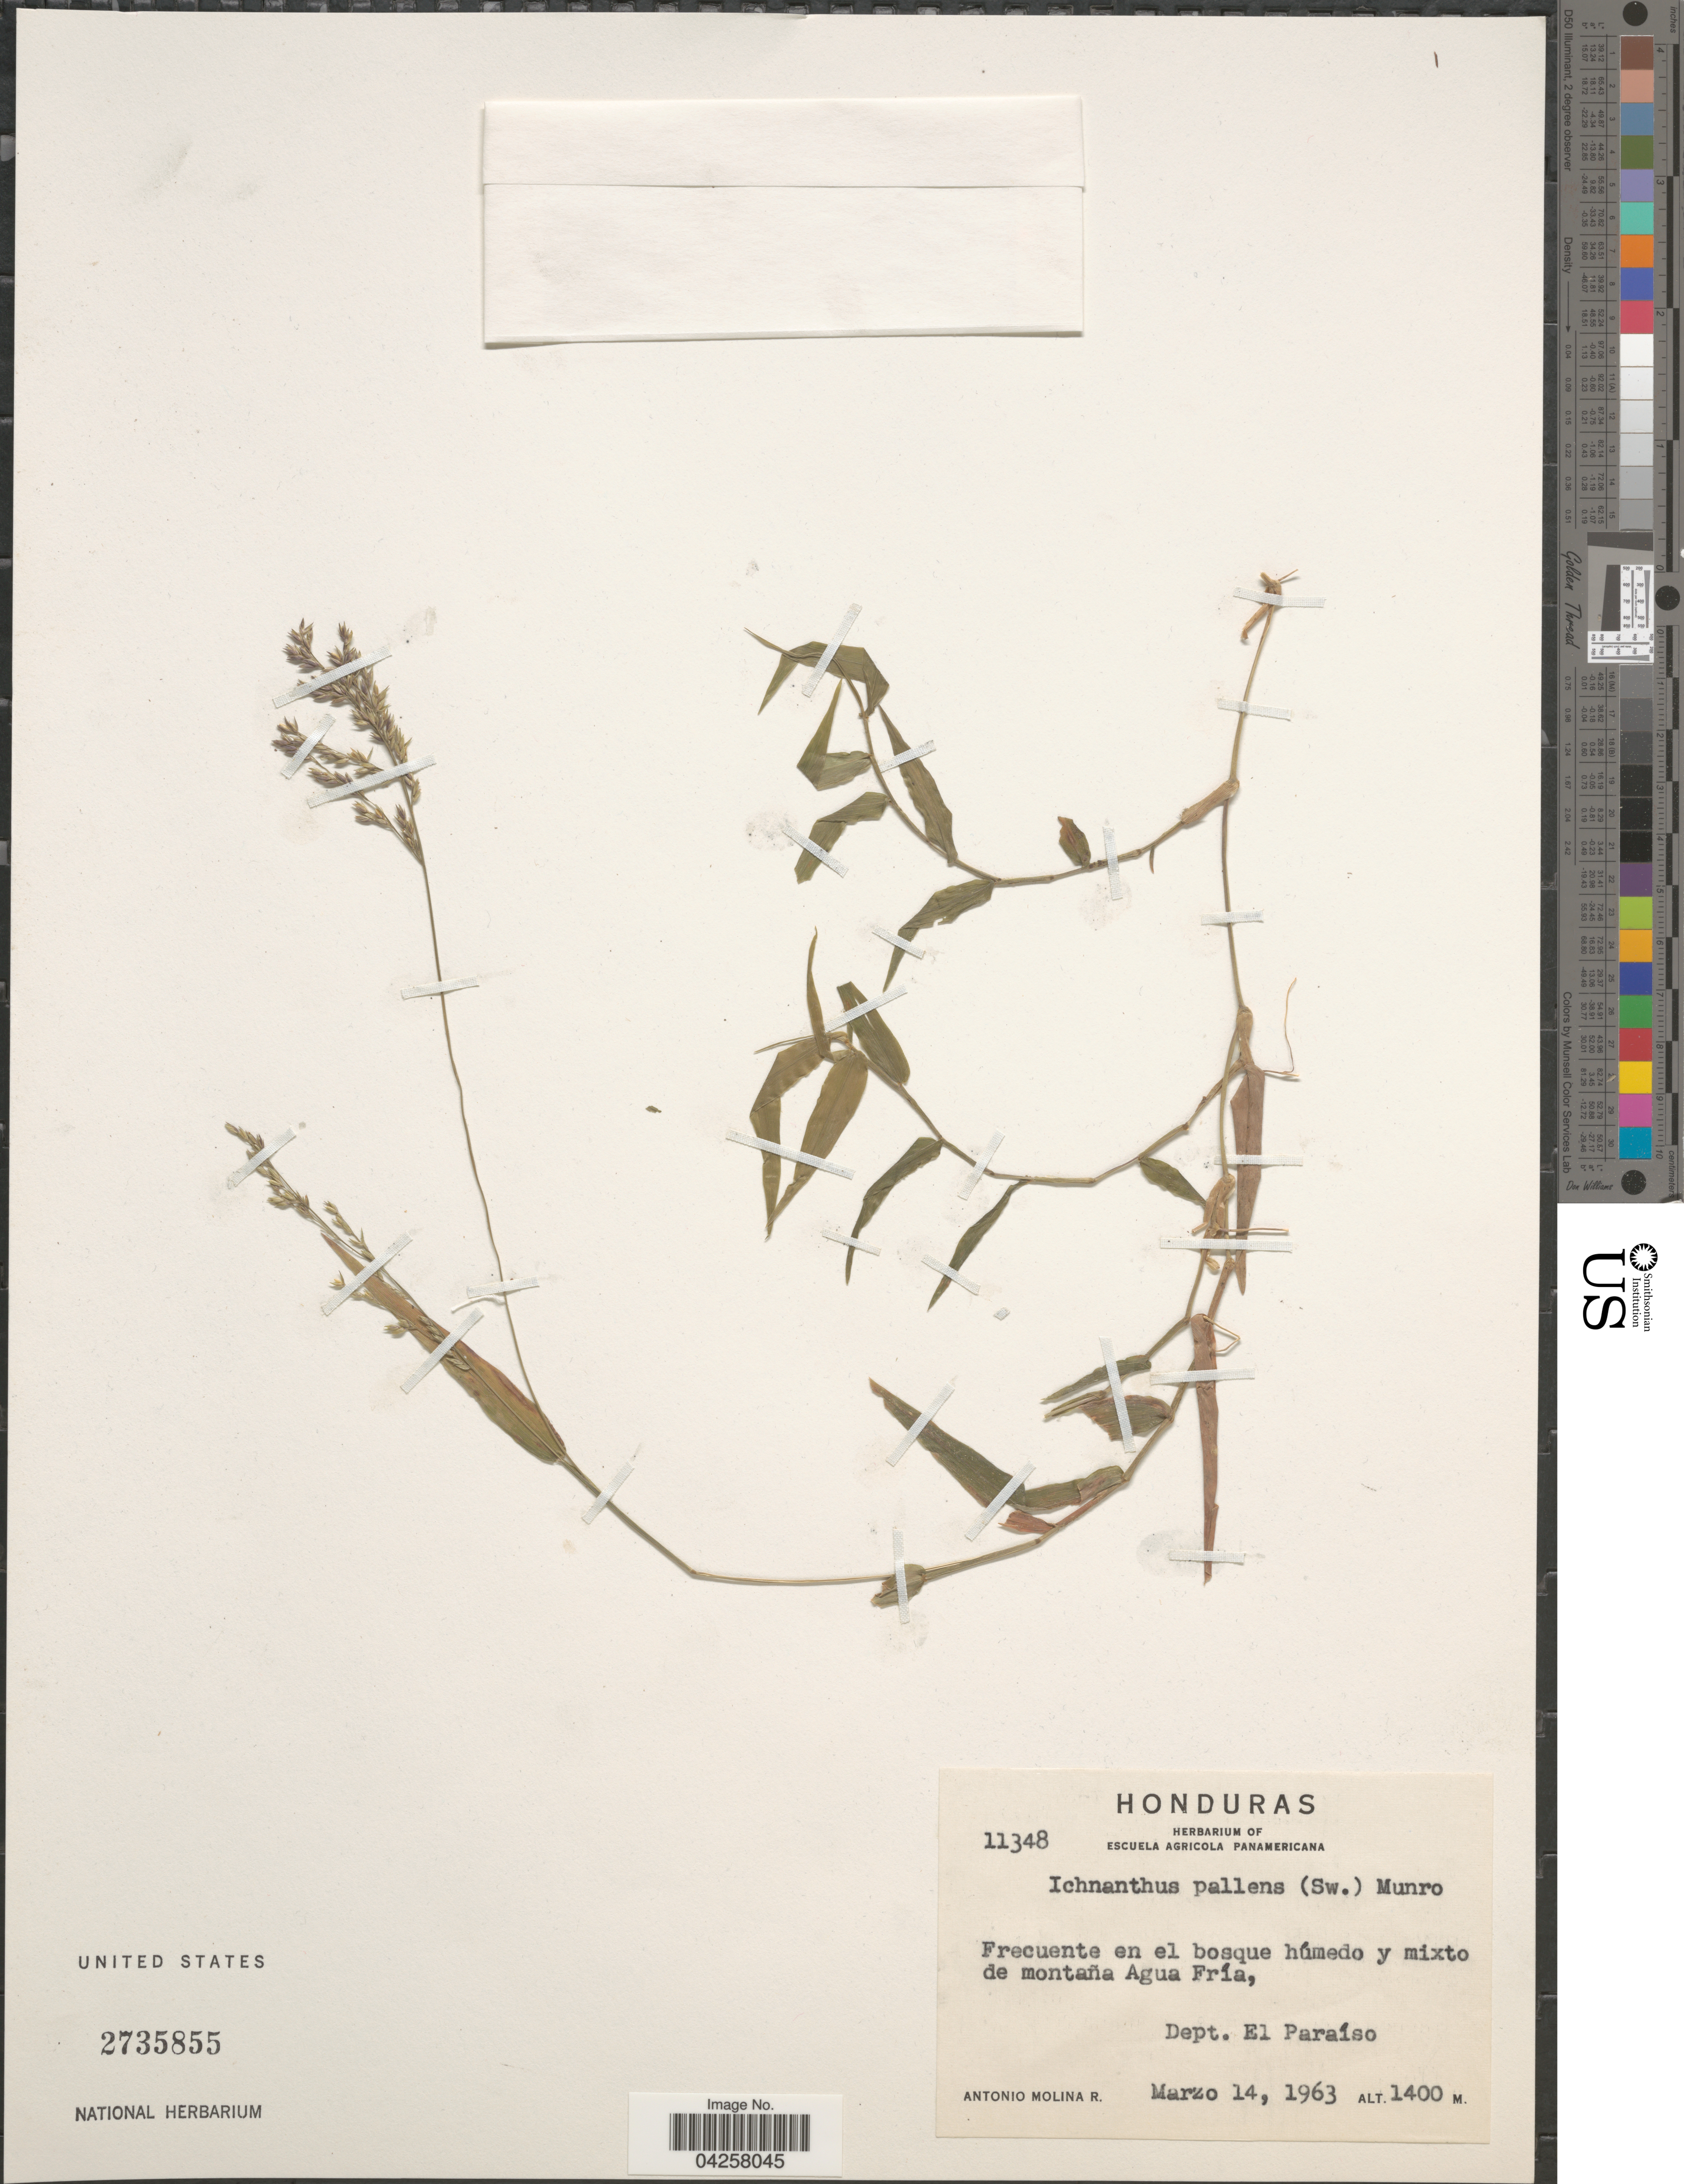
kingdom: Plantae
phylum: Tracheophyta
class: Liliopsida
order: Poales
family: Poaceae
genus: Ichnanthus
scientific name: Ichnanthus pallens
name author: (Sw.) Munro ex Benth.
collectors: A. Molina R.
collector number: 11348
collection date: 1963-03-14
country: Honduras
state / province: El Paraiso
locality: Frecuente en el bosque húmedo y mixto de montaña Agua Fría, Dept. El Paraíso.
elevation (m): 1400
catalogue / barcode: US 2735855